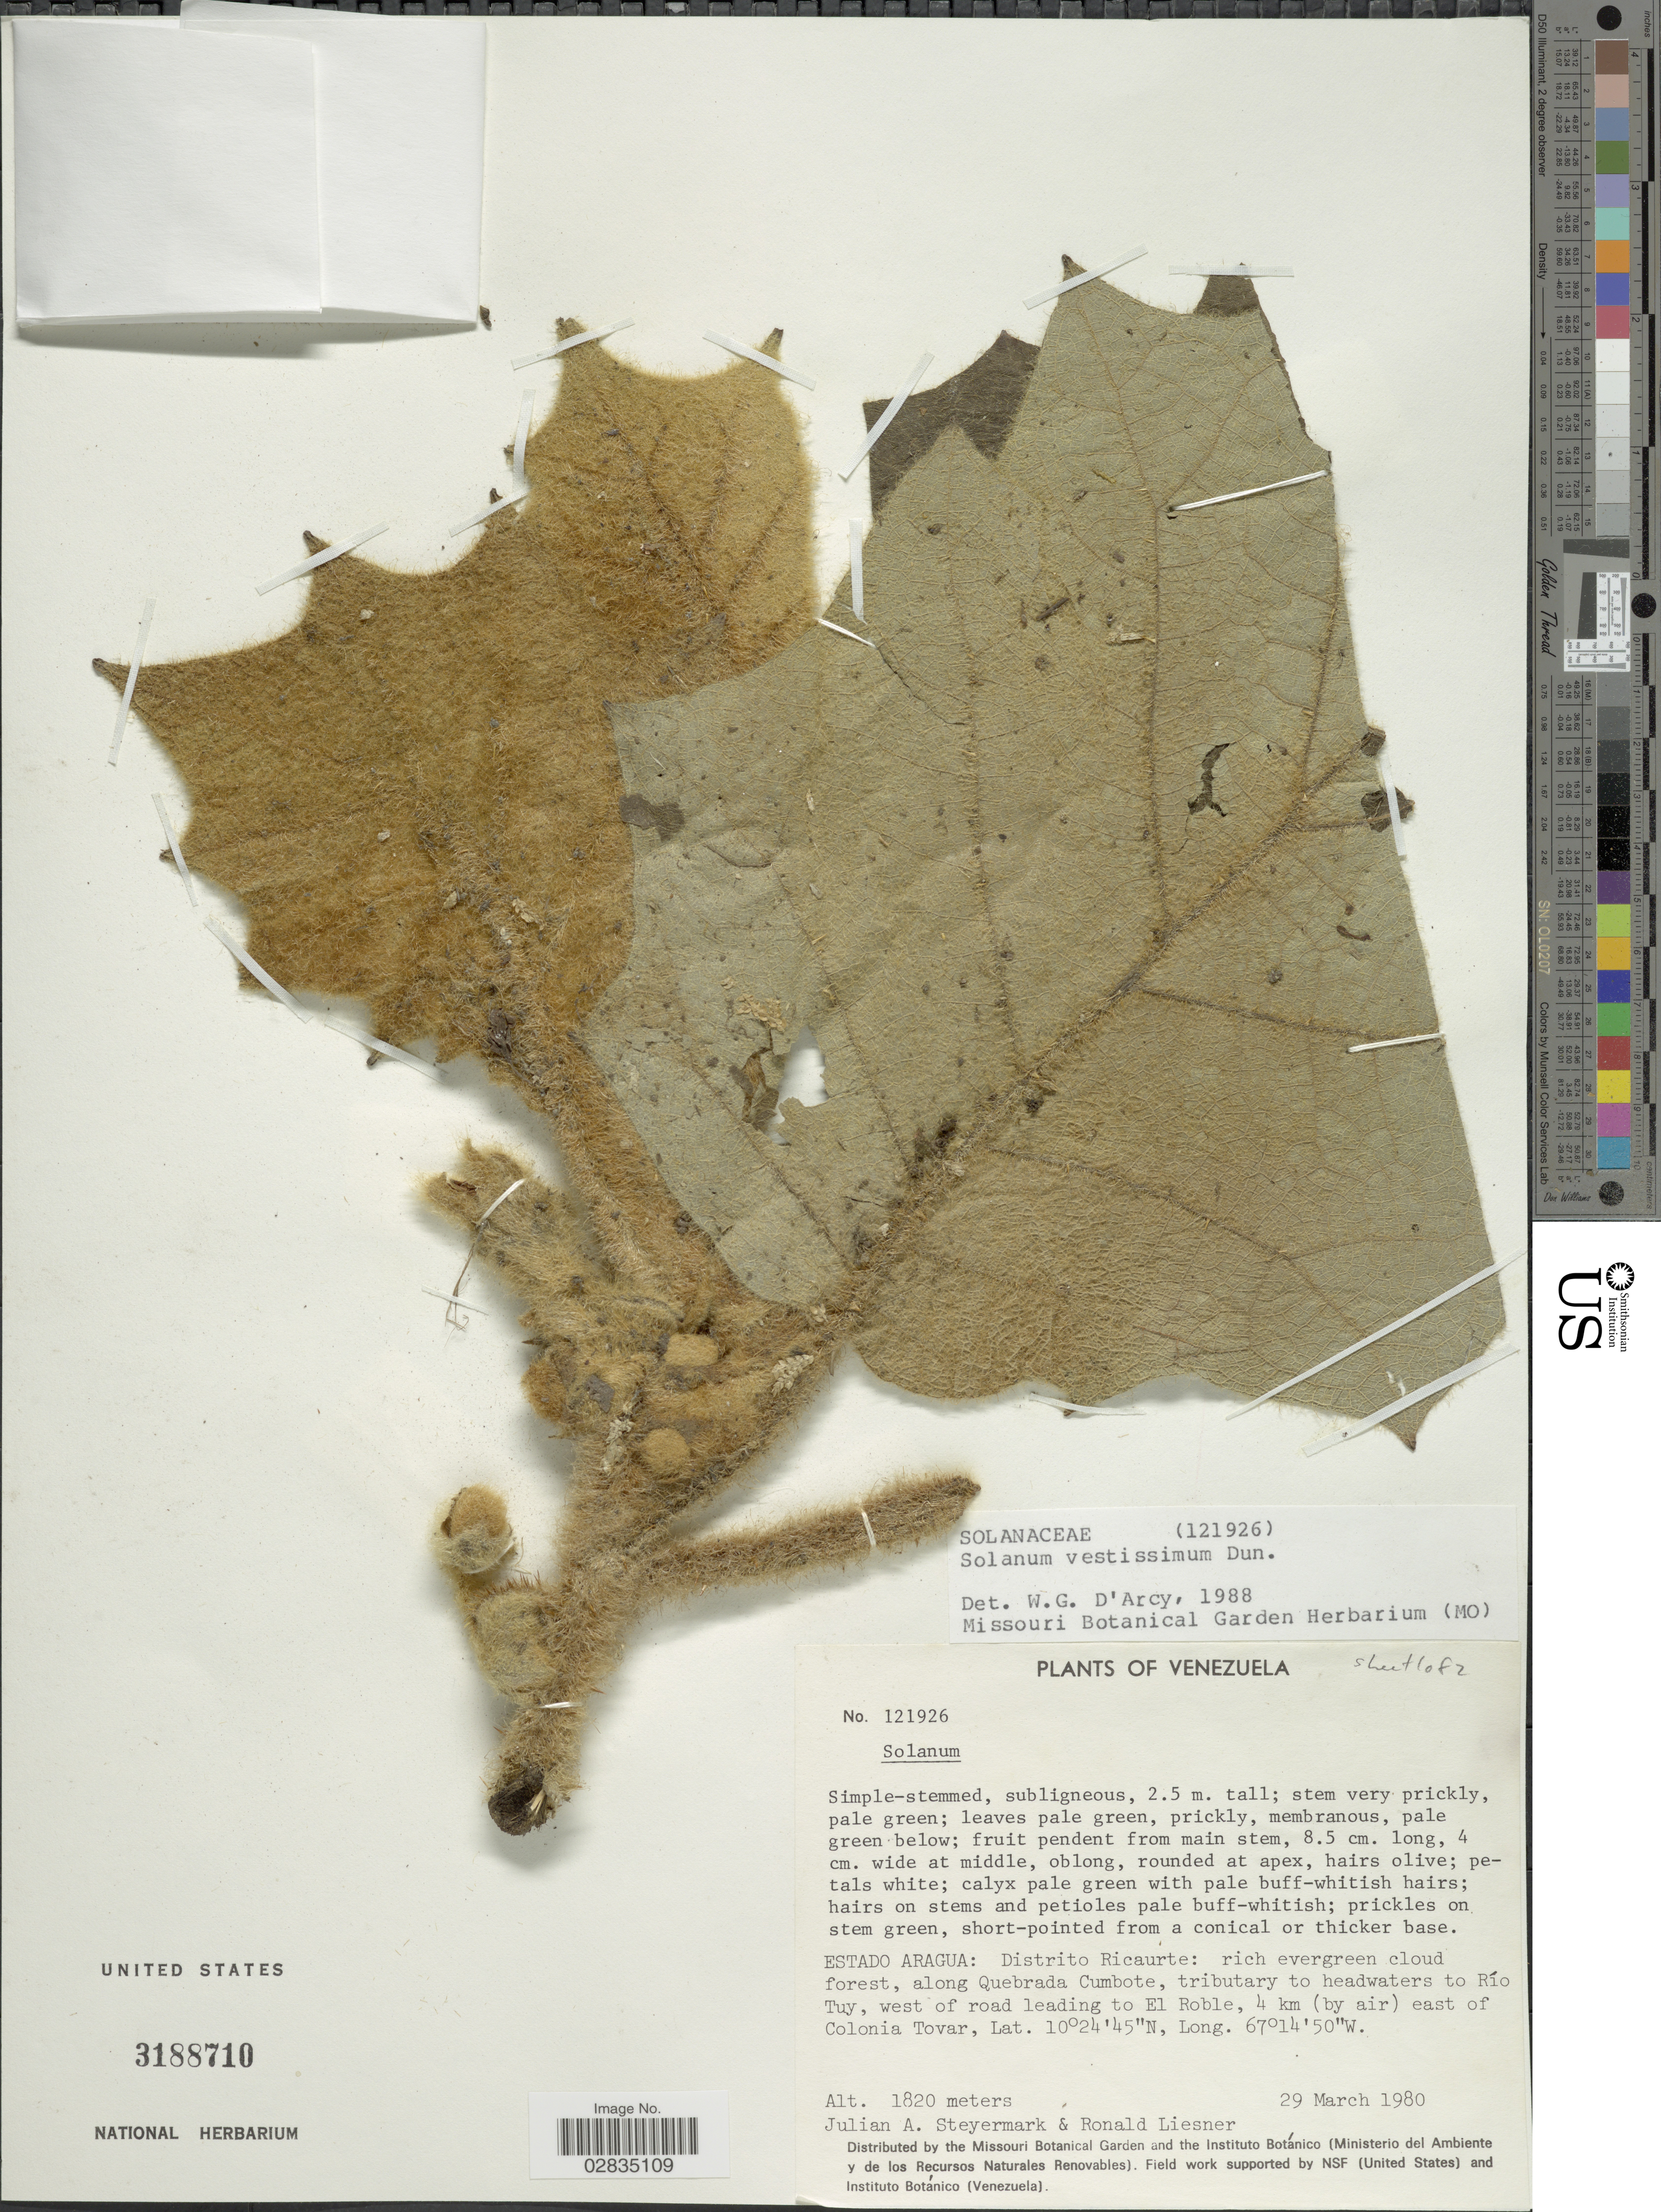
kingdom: Plantae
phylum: Tracheophyta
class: Magnoliopsida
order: Solanales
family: Solanaceae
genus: Solanum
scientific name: Solanum vestissimum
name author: Dunal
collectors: J. Steyermark & R. L. Liesner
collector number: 121926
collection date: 1980-03-29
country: Venezuela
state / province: Aragua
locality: Distrito Ricaurte: rich evergreen cloud forest, along Quebrada Cumbote, tributary to headwaters to Río Tuy, west of road leading to El Roble, 4 km (by air) east of Colonia Tovar.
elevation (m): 1820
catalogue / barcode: US 3188710